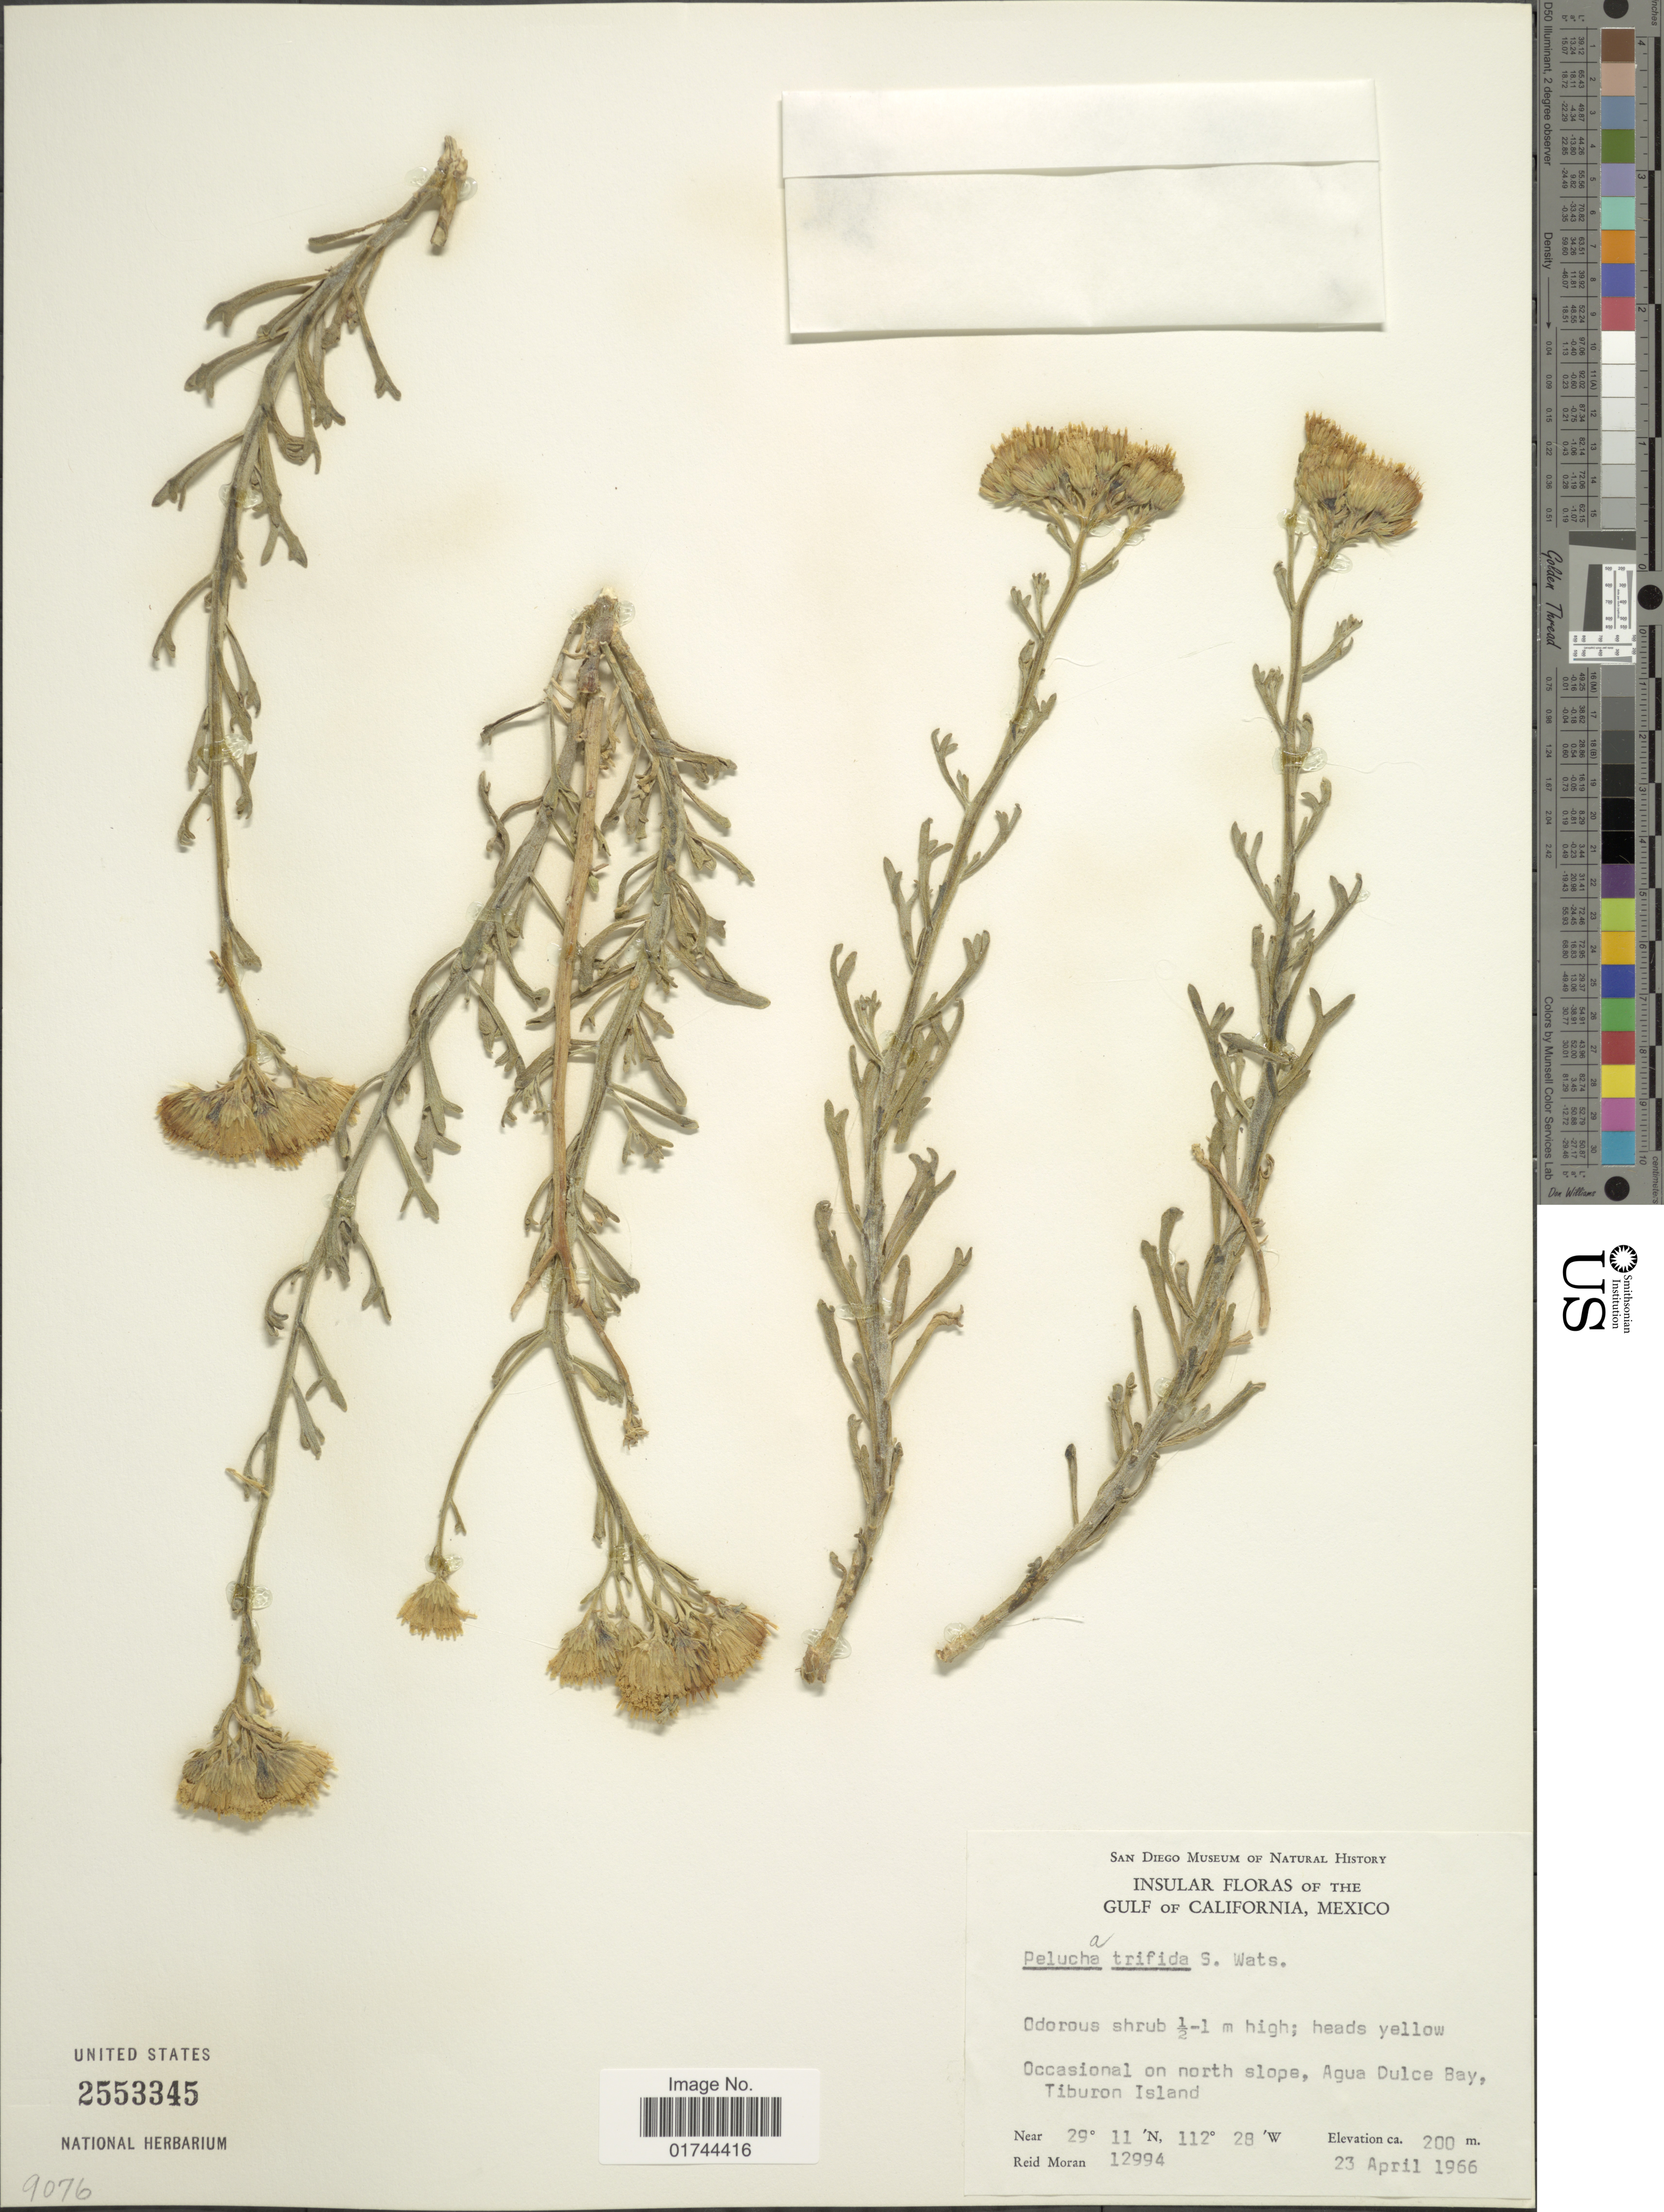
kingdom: Plantae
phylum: Tracheophyta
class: Magnoliopsida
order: Asterales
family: Asteraceae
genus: Pelucha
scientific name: Pelucha trifida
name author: S. Watson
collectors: R. V. Moran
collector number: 12994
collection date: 1966-04-23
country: Mexico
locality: Gulf of California, on north slope, Agua Dulce Bay, Tiburon Island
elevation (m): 200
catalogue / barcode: US 2553345